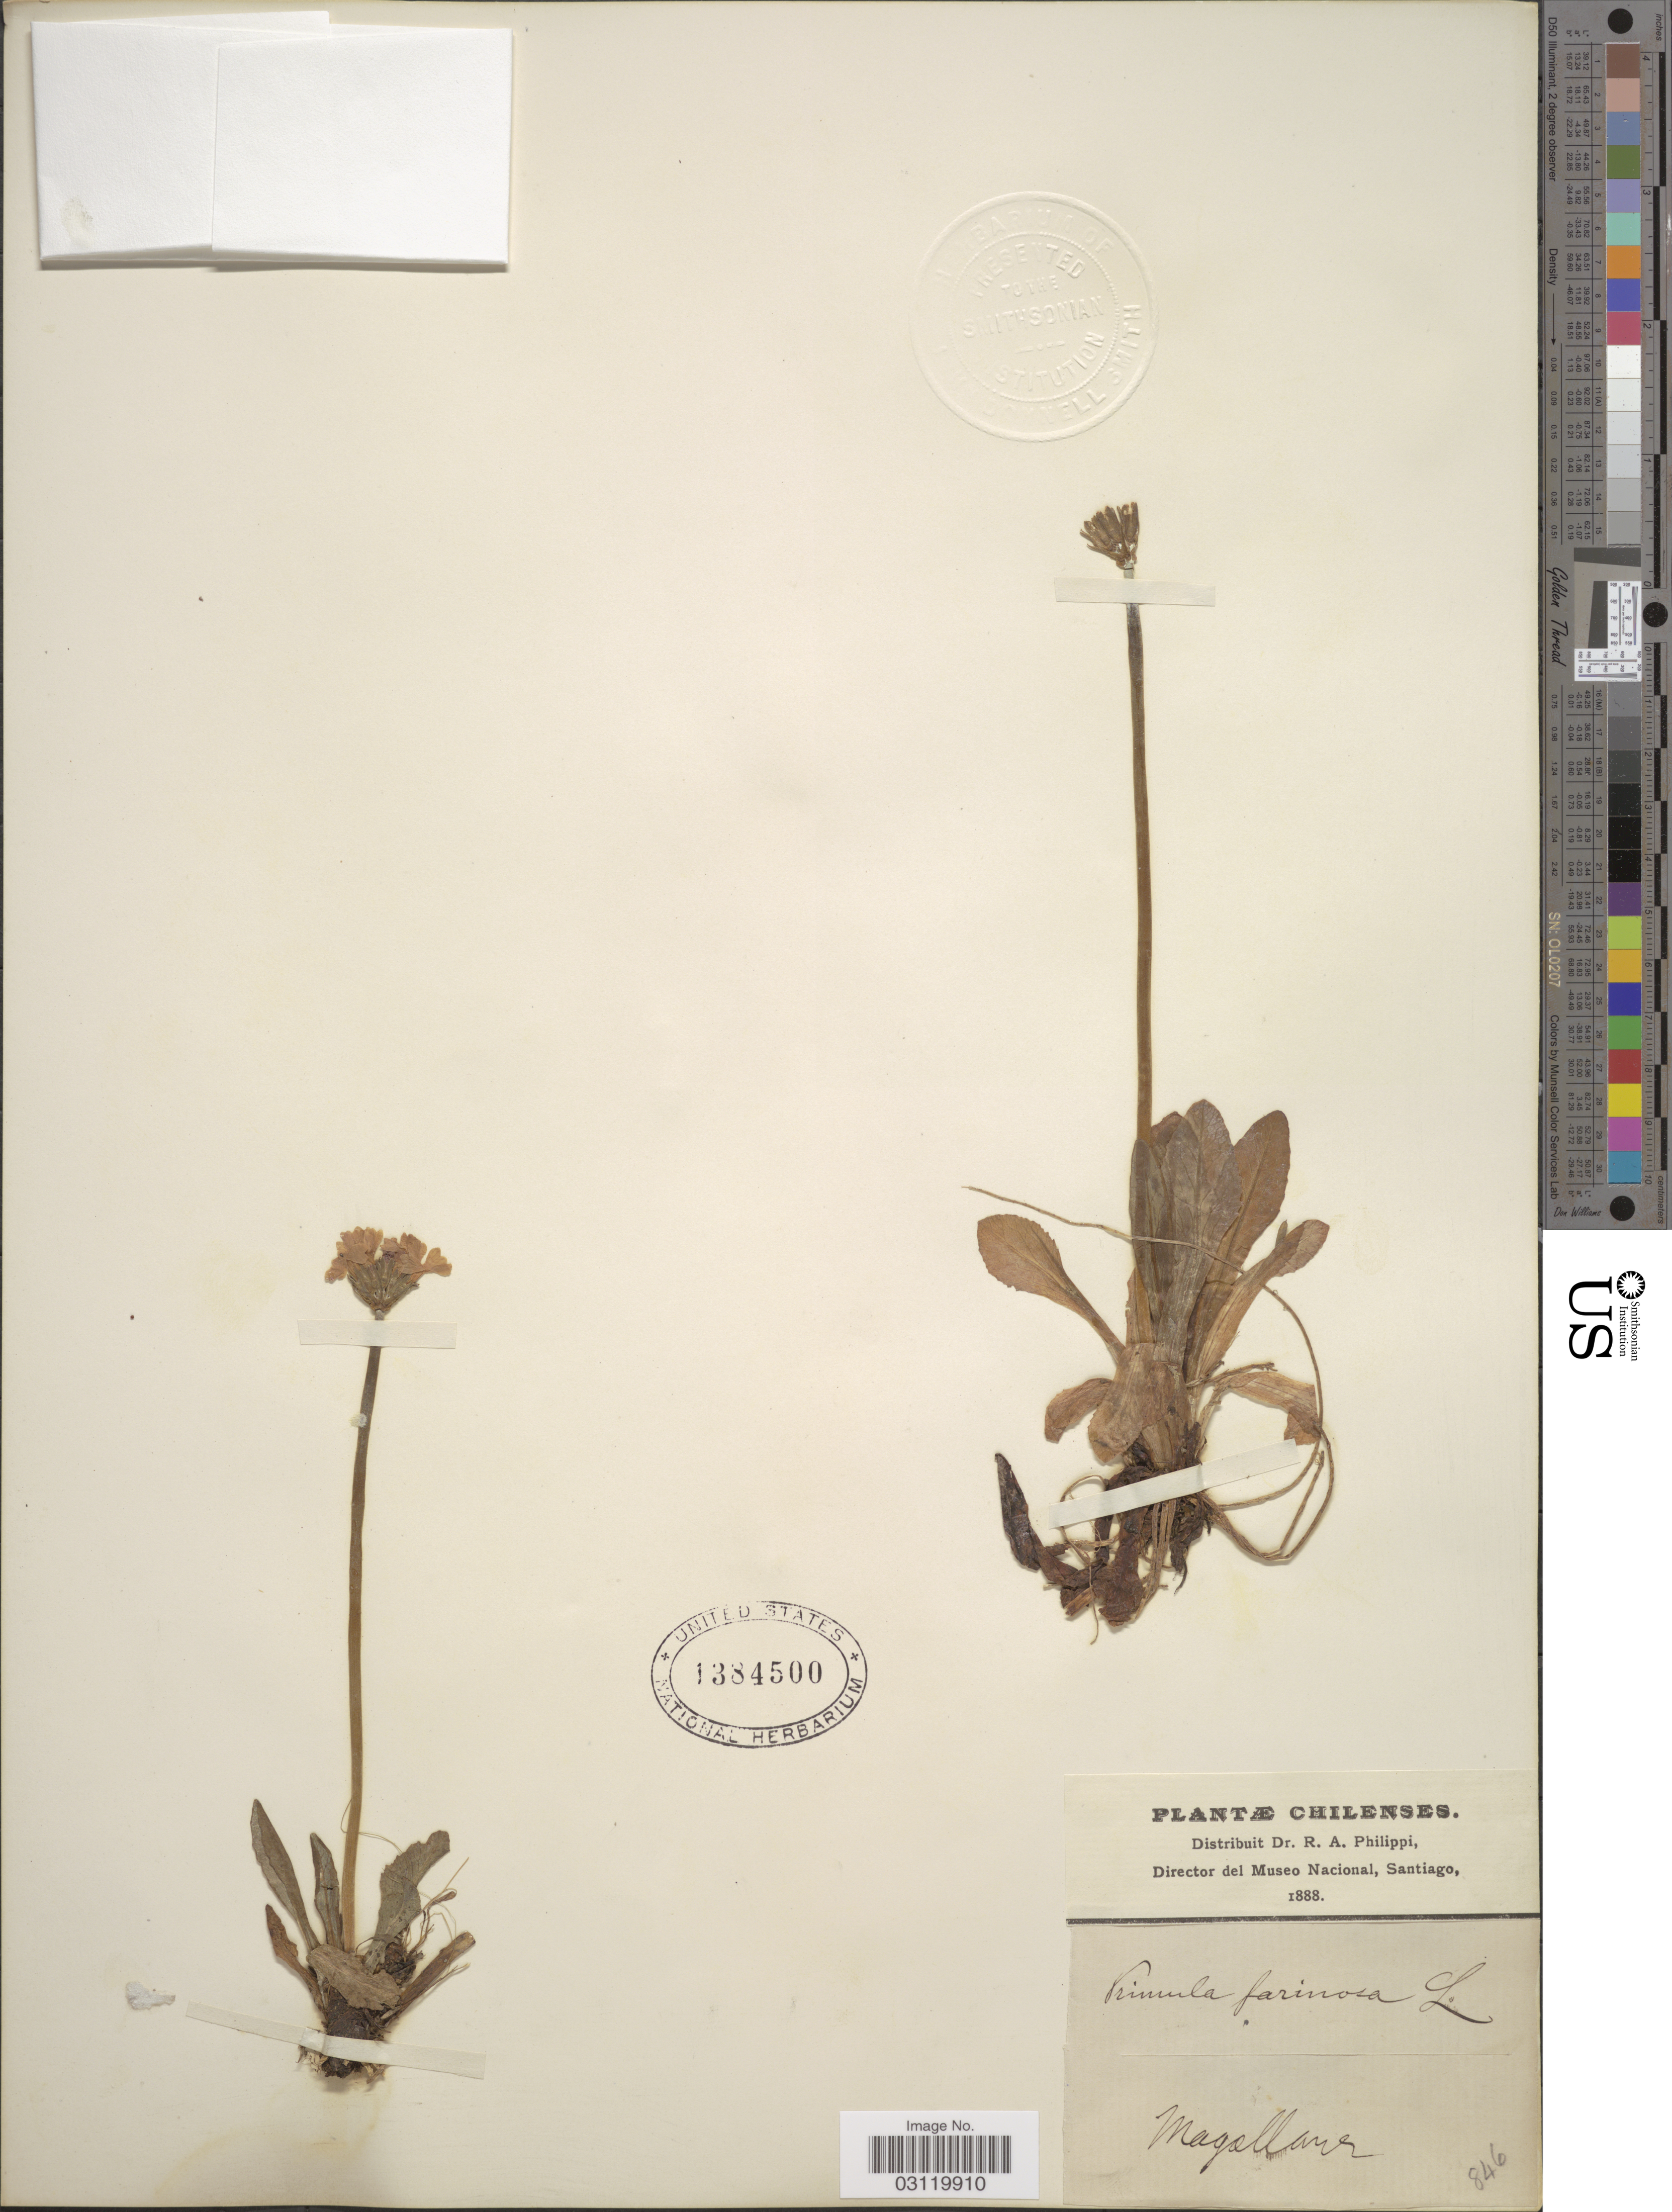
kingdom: Plantae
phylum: Tracheophyta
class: Magnoliopsida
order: Ericales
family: Primulaceae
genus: Primula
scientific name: Primula farinosa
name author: L.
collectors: ex. herb. R.A. Philippi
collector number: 846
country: Chile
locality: Magallanes.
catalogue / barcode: US 1384500